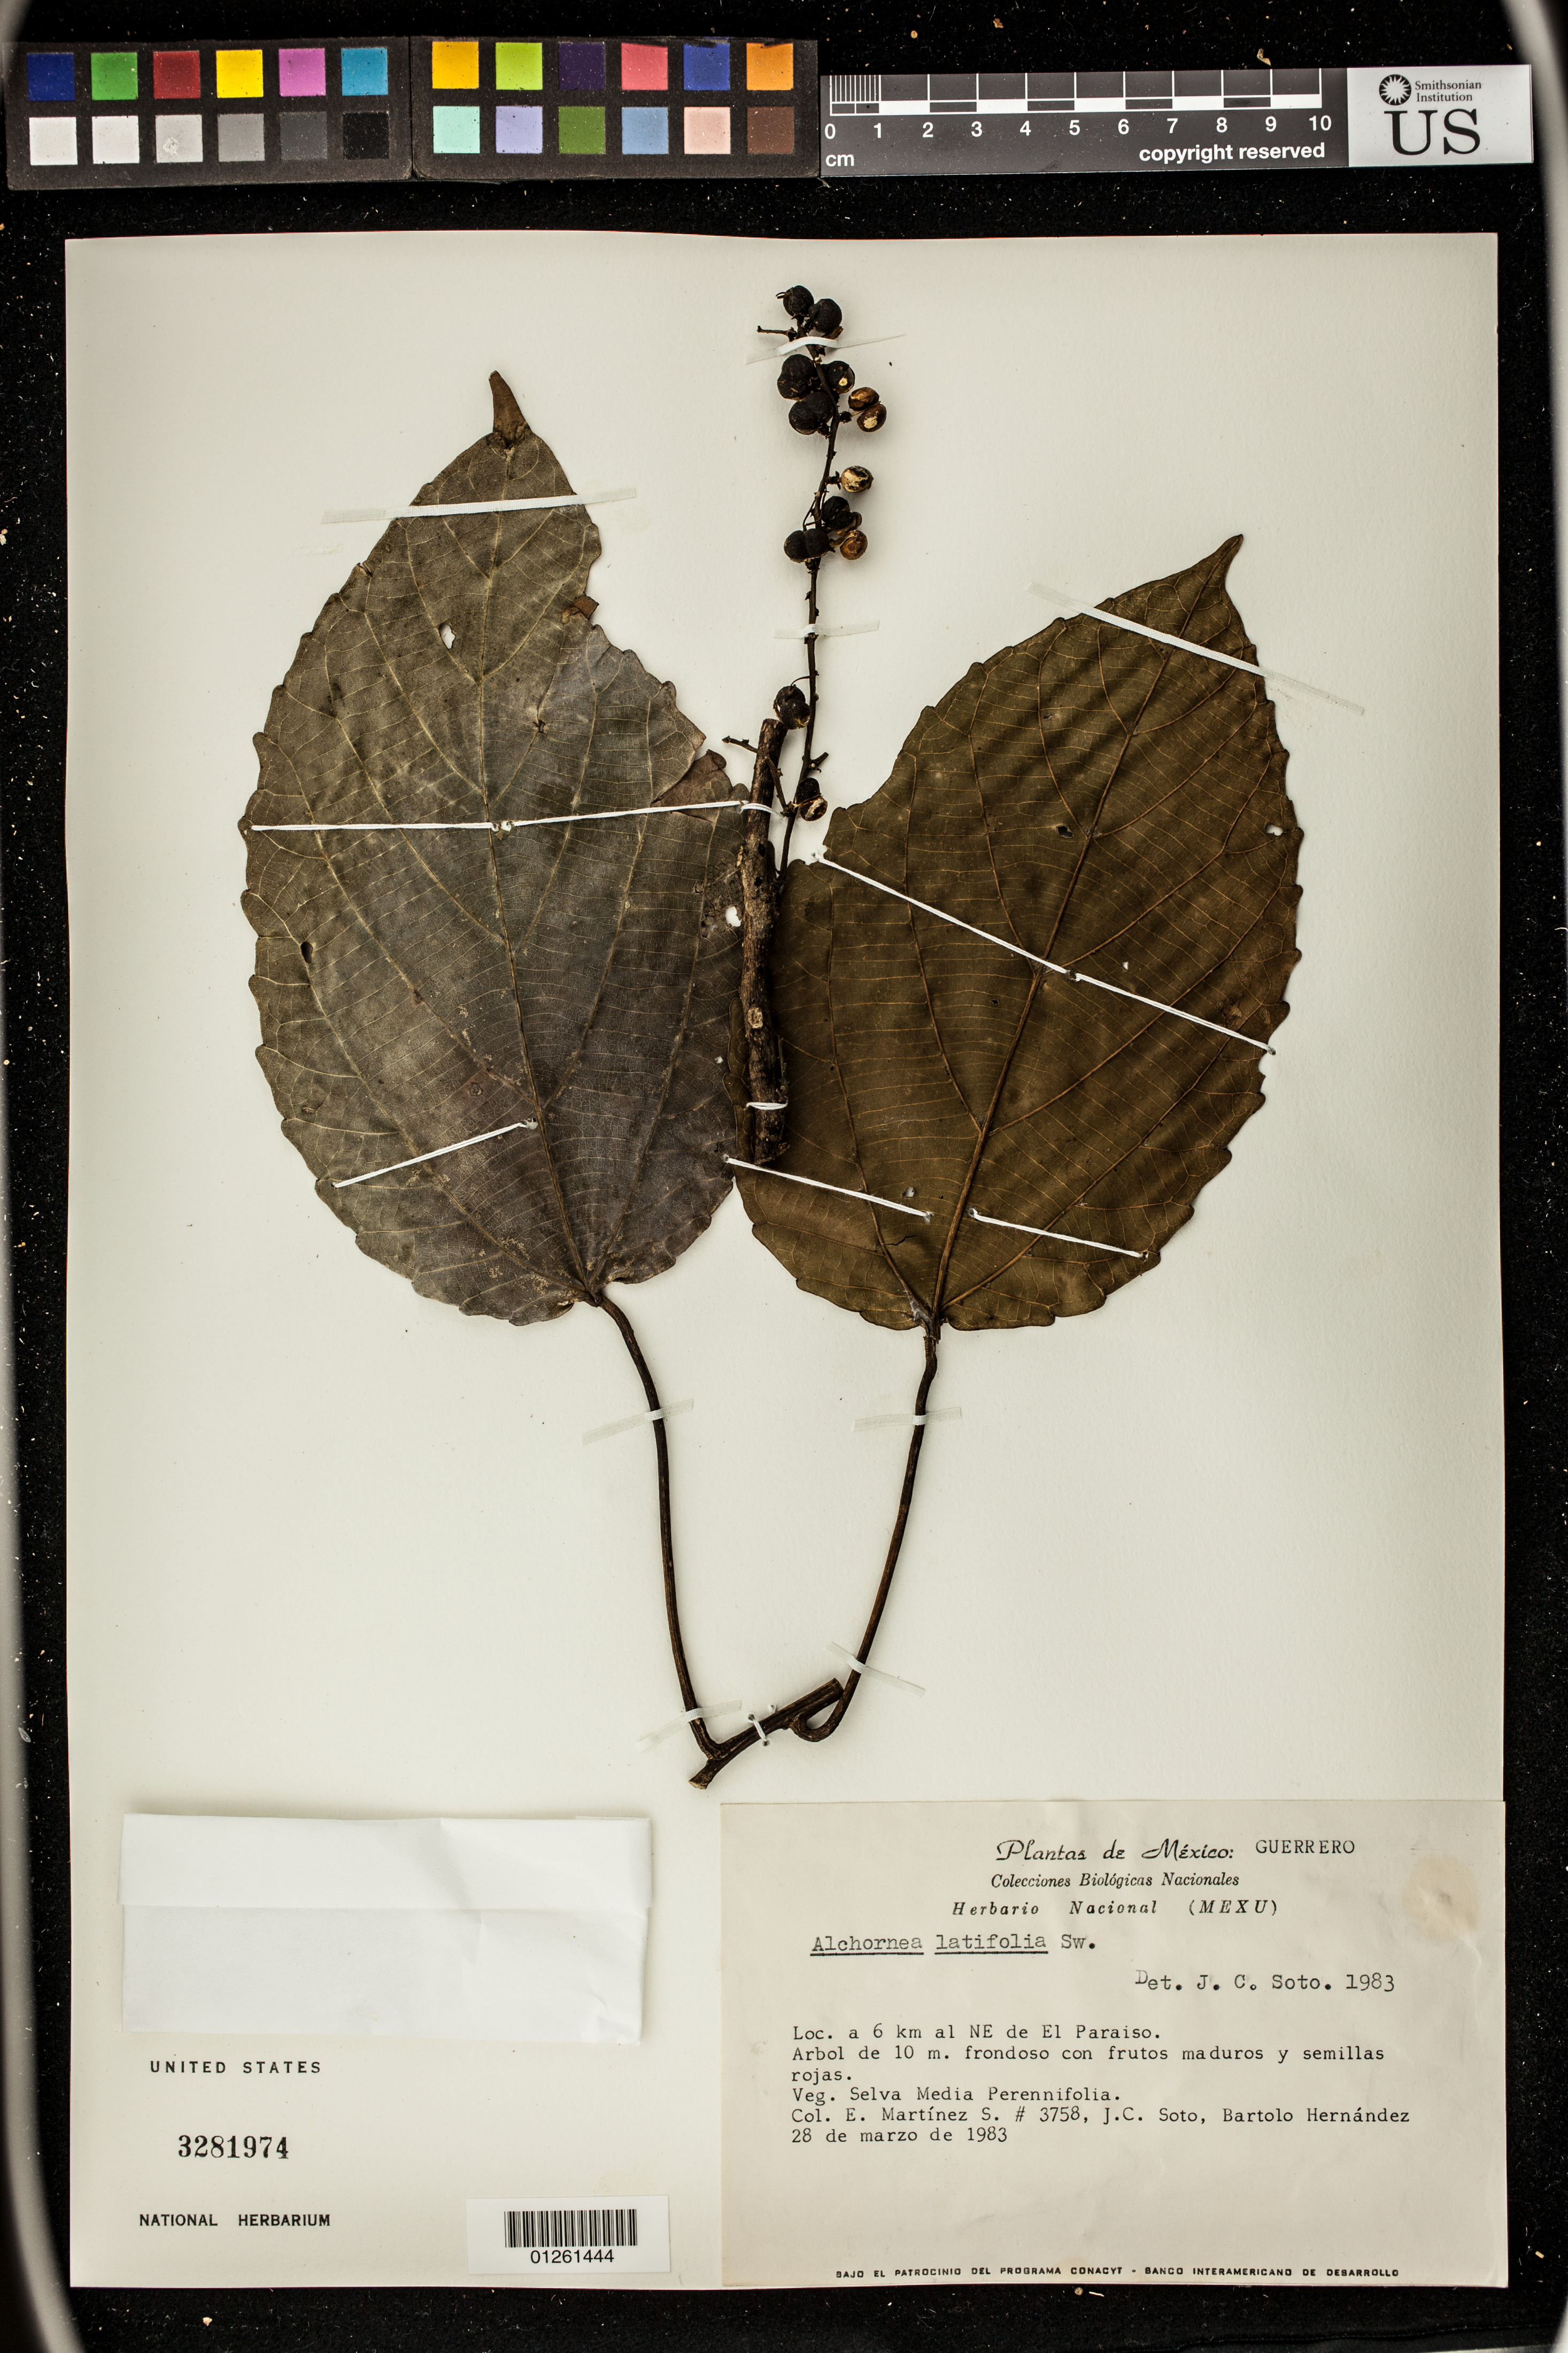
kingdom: Plantae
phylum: Tracheophyta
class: Magnoliopsida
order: Malpighiales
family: Euphorbiaceae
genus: Alchornea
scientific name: Alchornea latifolia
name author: Sw.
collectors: E. M. Martínez S., J. Soto & B. Hernández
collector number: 3758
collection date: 1983-03-28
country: Mexico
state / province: Guerrero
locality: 6 km al NE de El Paraiso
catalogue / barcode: US 3281974